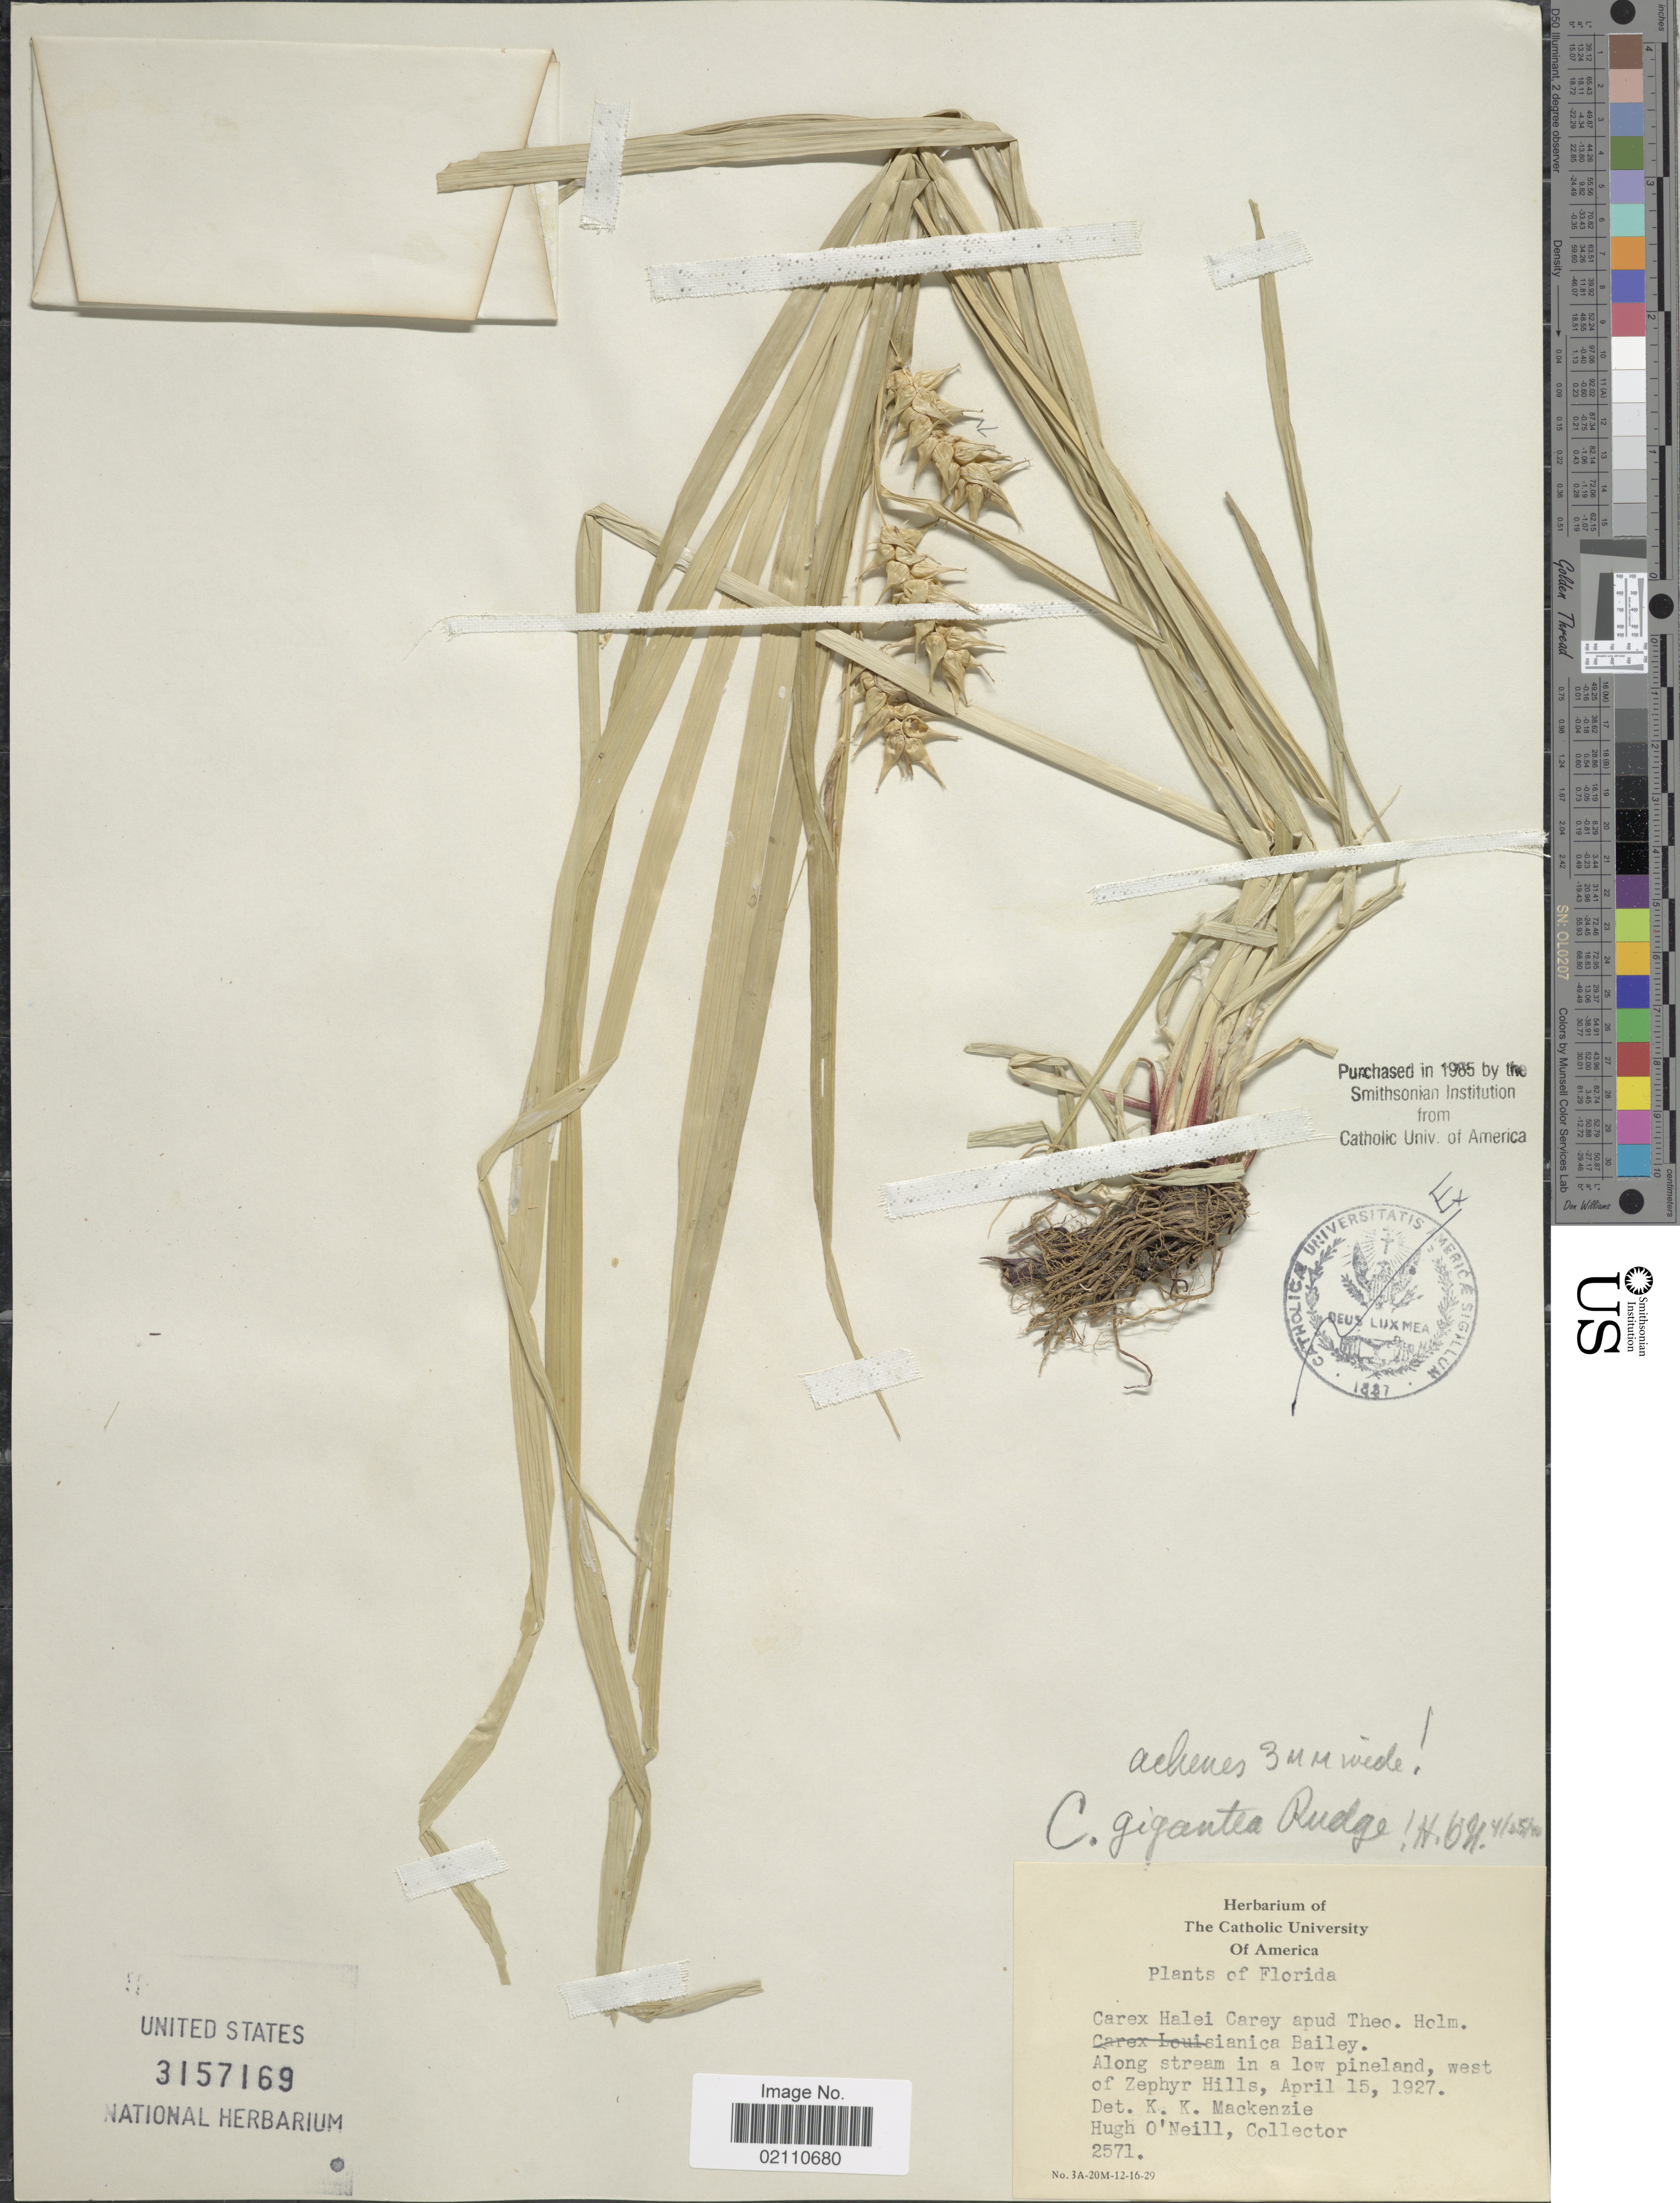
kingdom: Plantae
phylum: Tracheophyta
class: Liliopsida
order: Poales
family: Cyperaceae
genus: Carex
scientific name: Carex gigantea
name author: Rudge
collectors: H. O'Neill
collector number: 2571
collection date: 1927-04-15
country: United States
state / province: Florida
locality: Along stream in a low pineland, west of Zephyr Hills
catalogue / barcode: US 3157169